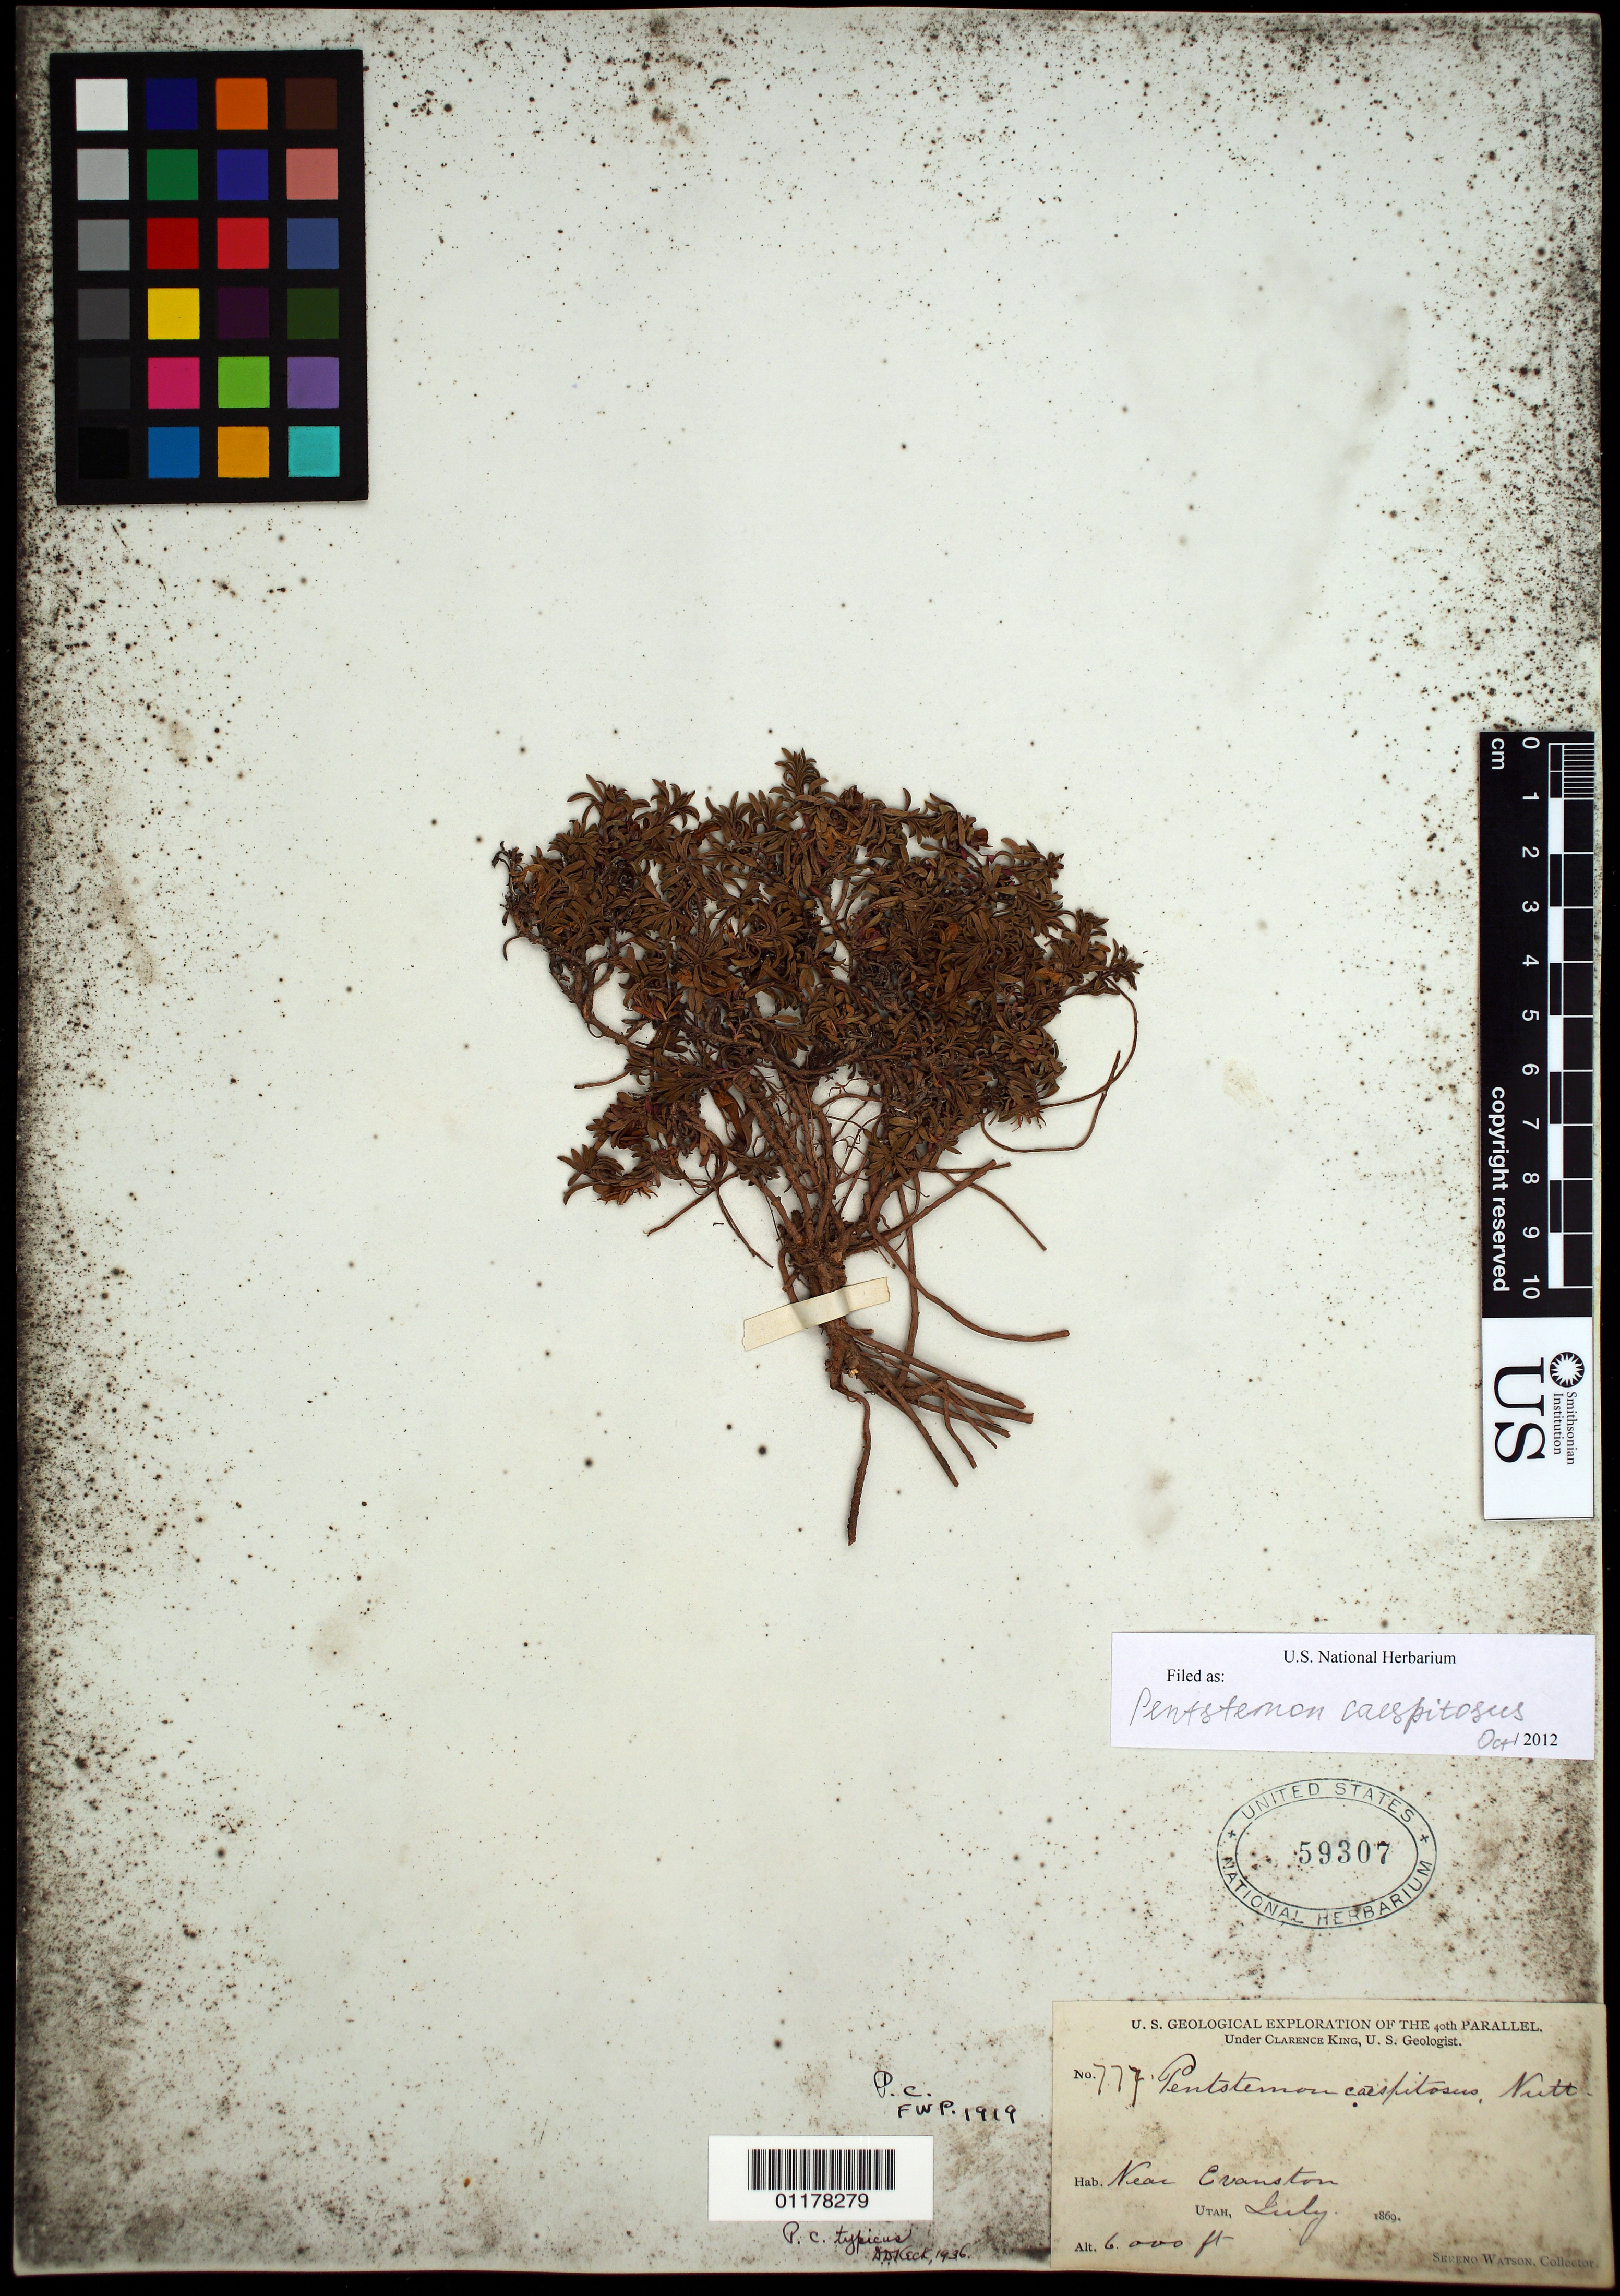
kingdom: Plantae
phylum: Tracheophyta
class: Magnoliopsida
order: Lamiales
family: Plantaginaceae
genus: Penstemon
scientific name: Penstemon caespitosus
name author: Nutt. ex A. Gray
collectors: S. Watson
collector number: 777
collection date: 1869-07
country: United States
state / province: Utah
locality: near Evanston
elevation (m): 1829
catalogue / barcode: US 59307